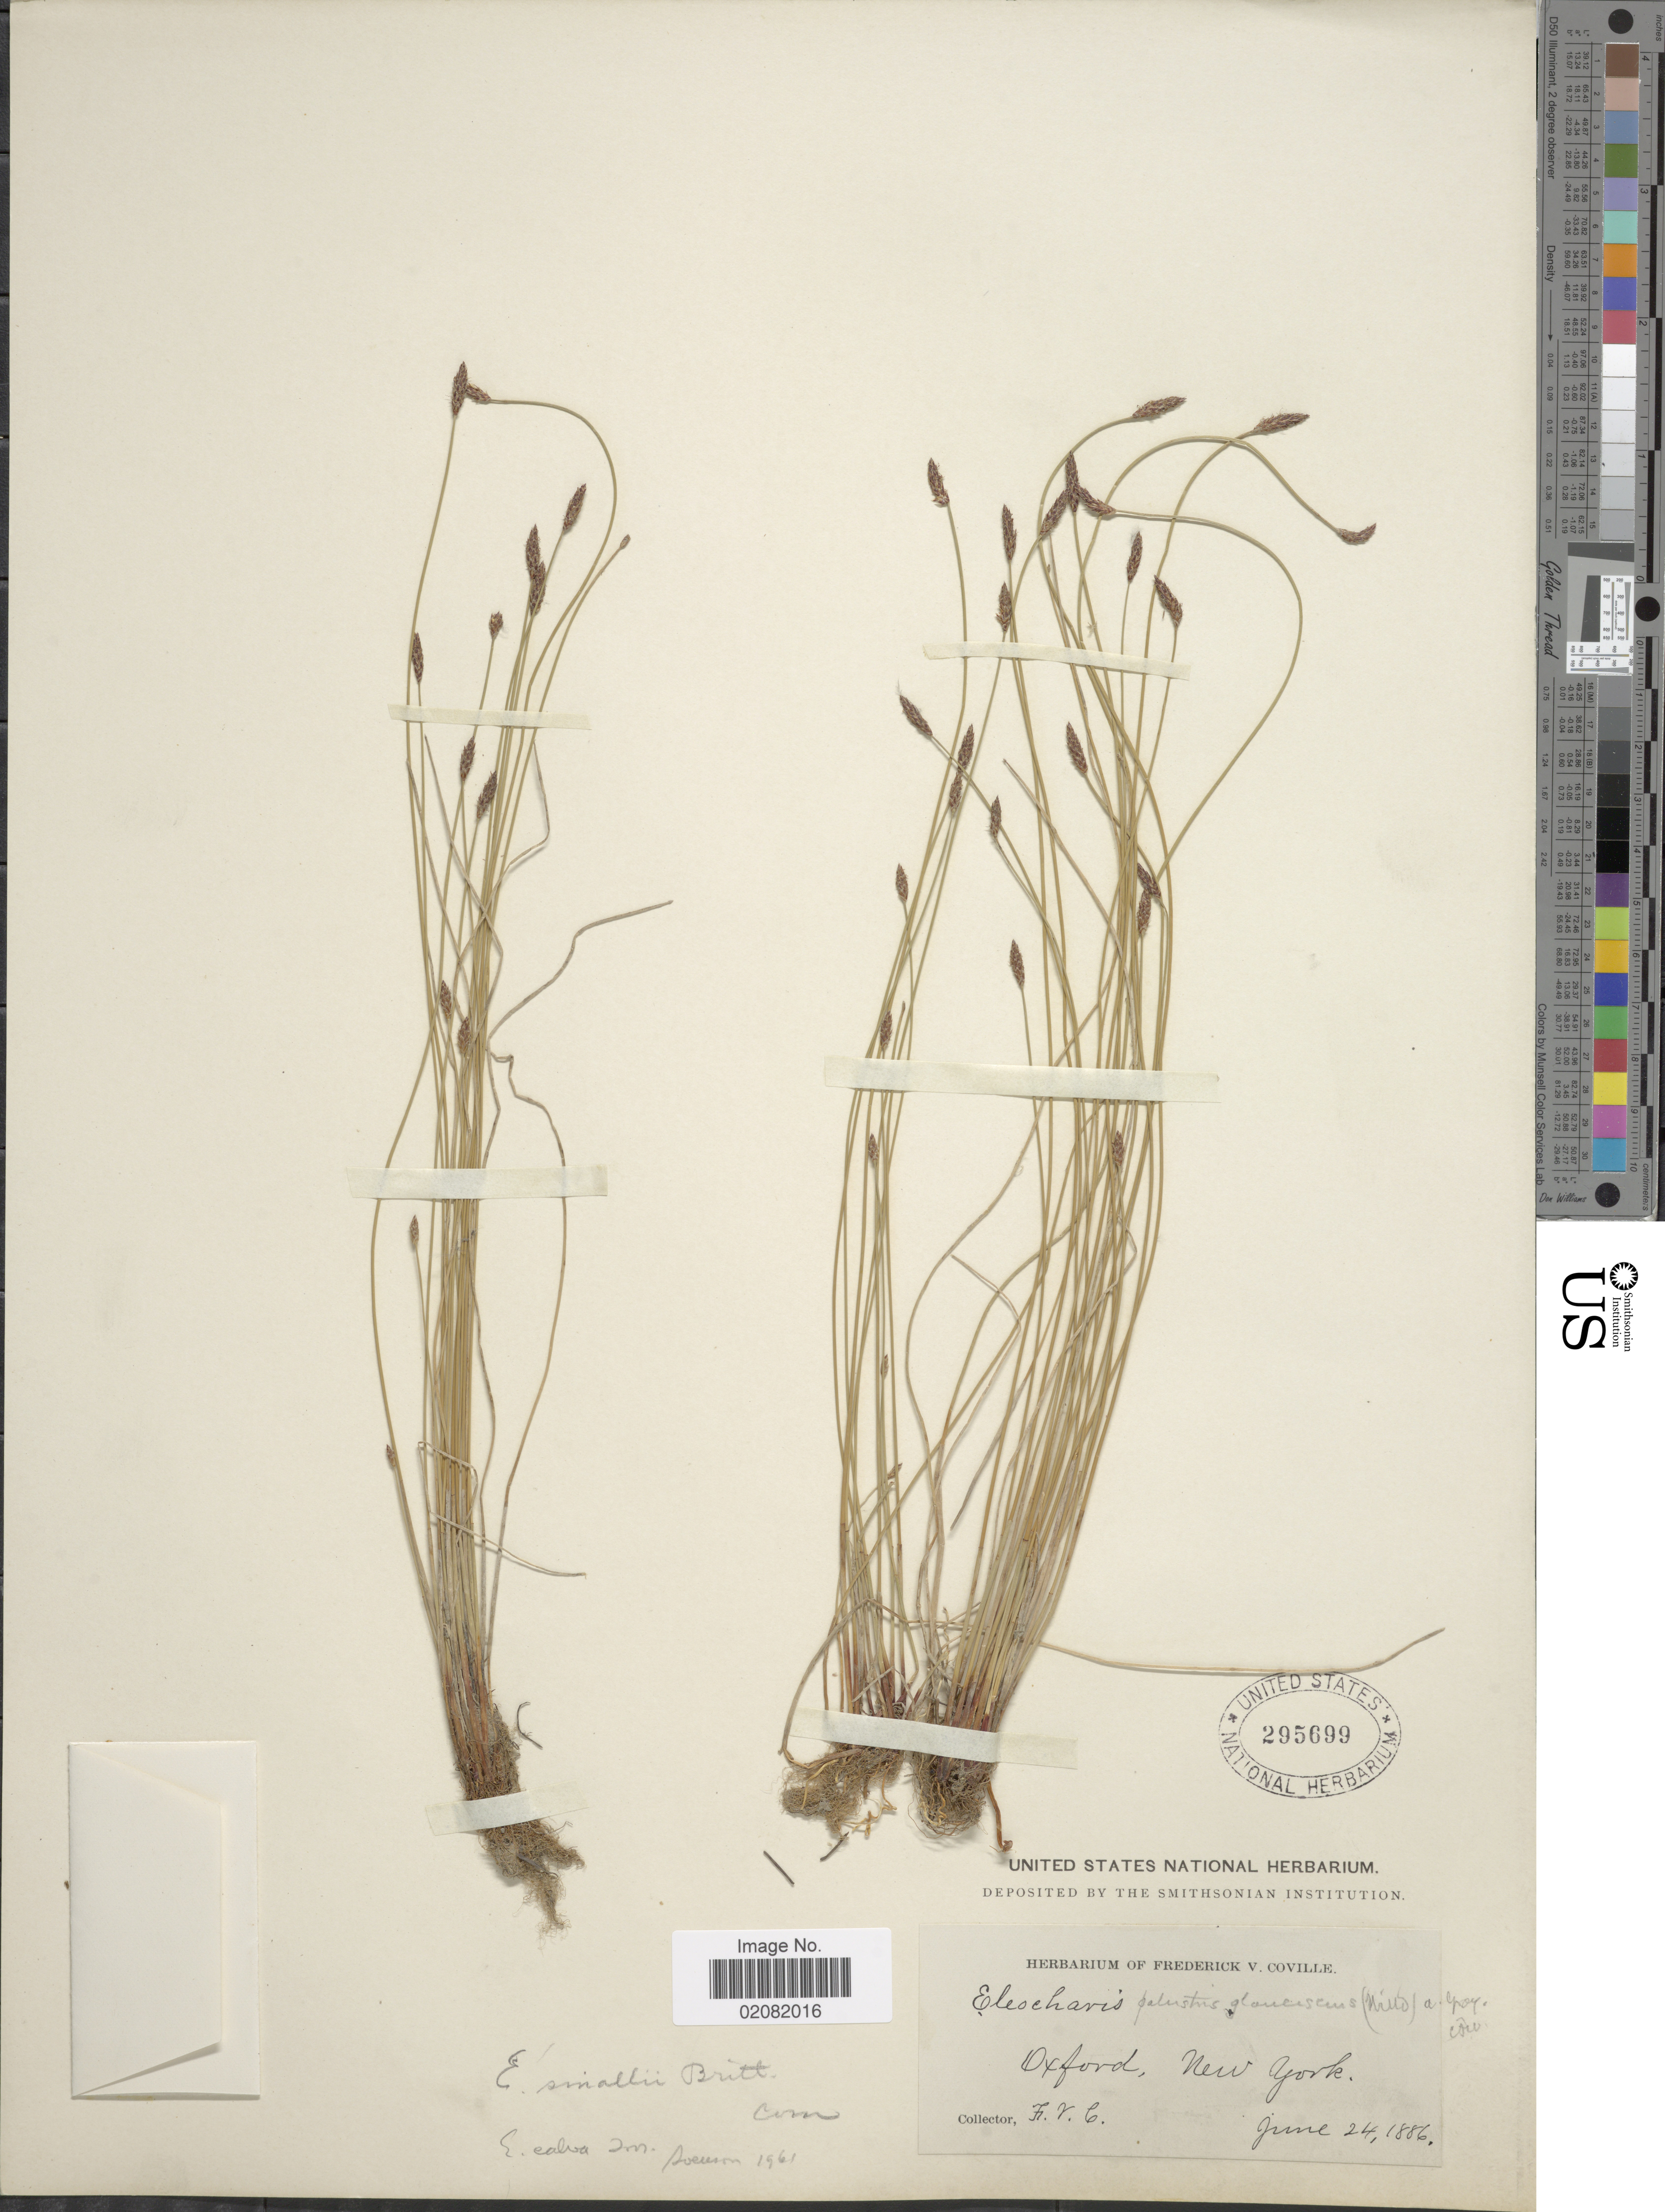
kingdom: Plantae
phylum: Tracheophyta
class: Liliopsida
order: Poales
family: Cyperaceae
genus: Eleocharis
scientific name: Eleocharis erythropoda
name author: Steud.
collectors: F. V. Coville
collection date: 1886-06-24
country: United States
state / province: New York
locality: Oxford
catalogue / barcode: US 295699